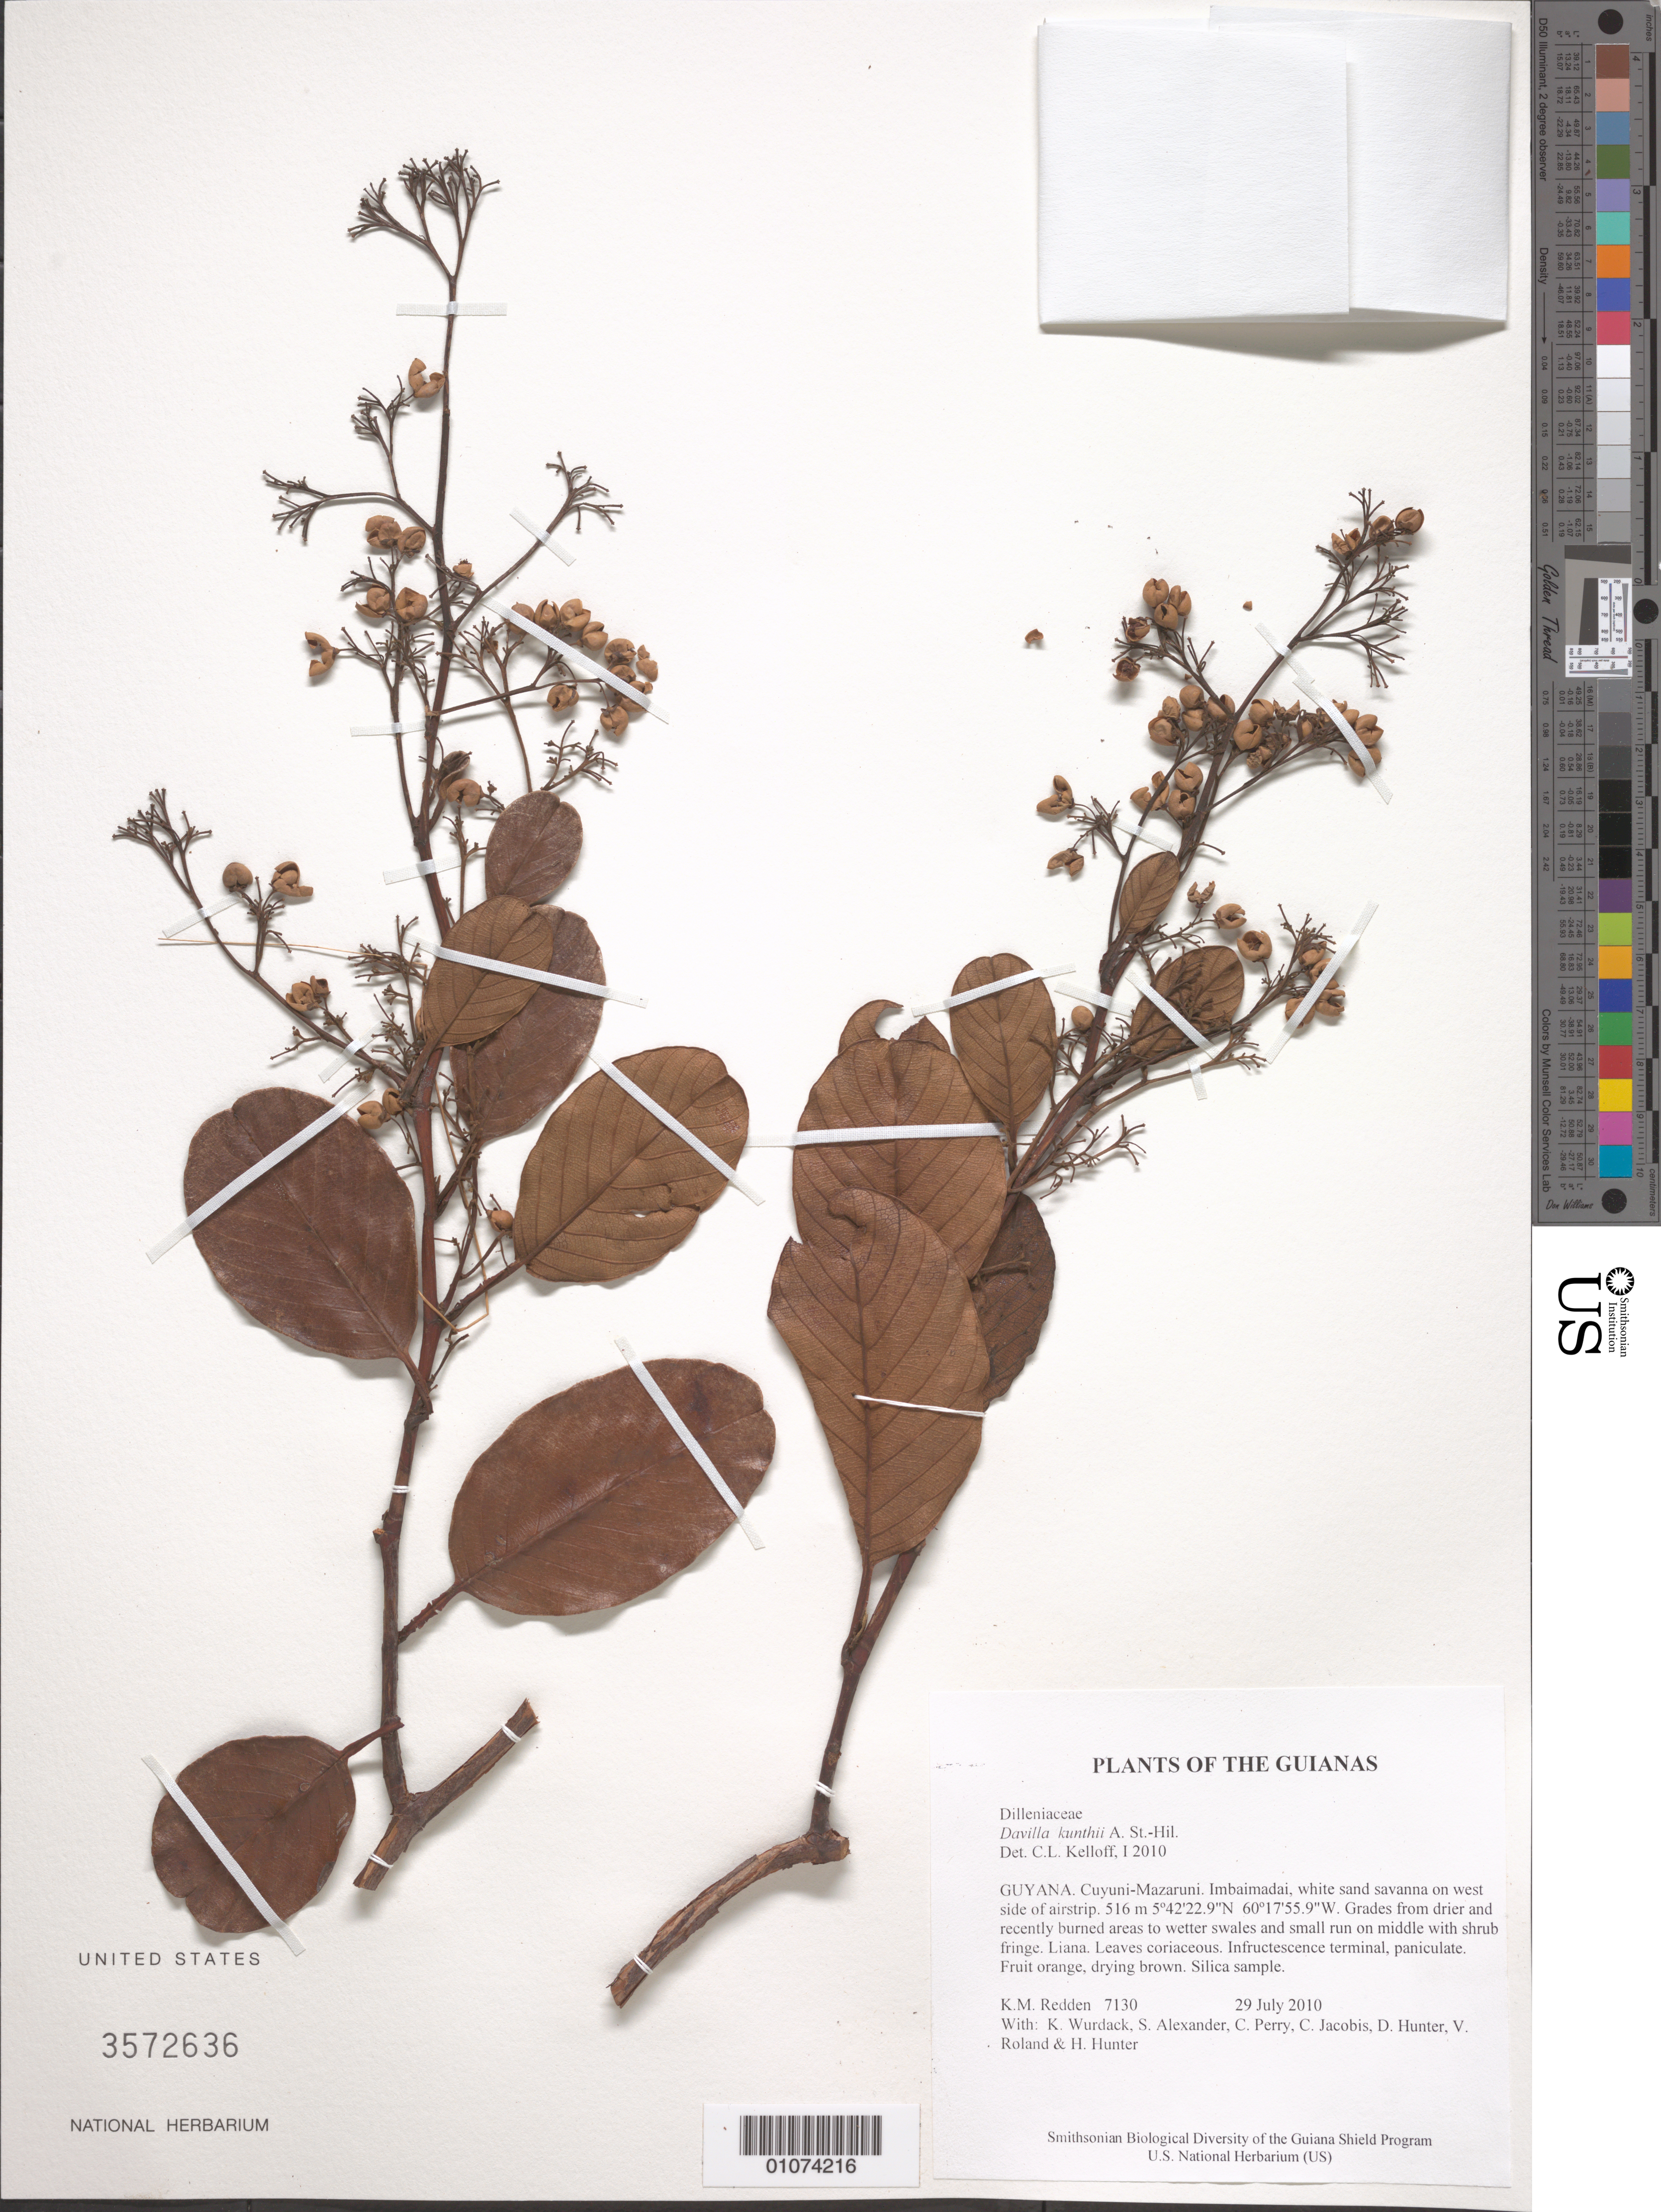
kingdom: Plantae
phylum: Tracheophyta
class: Magnoliopsida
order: Dilleniales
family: Dilleniaceae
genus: Davilla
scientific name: Davilla kunthii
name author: A. St.-Hil.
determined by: Kelloff, Carol L., (US), Smithsonian Institution - National Museum of Natural History (UNITED STATES)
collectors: K. M. Redden, K. Wurdack, S. N. Alexander, C. Perry, C. Jacobis, D. Hunter, V. Roland & H. Hunter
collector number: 7130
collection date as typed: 29 July 2010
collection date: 2010-07-29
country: Guyana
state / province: Cuyuni-Mazaruni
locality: Imbaimadai, white sand savanna on west side of airstrip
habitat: Grades from drier and recently burned areas to wetter swales and small run on middle with shrub fringe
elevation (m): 516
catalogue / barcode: US 3572636